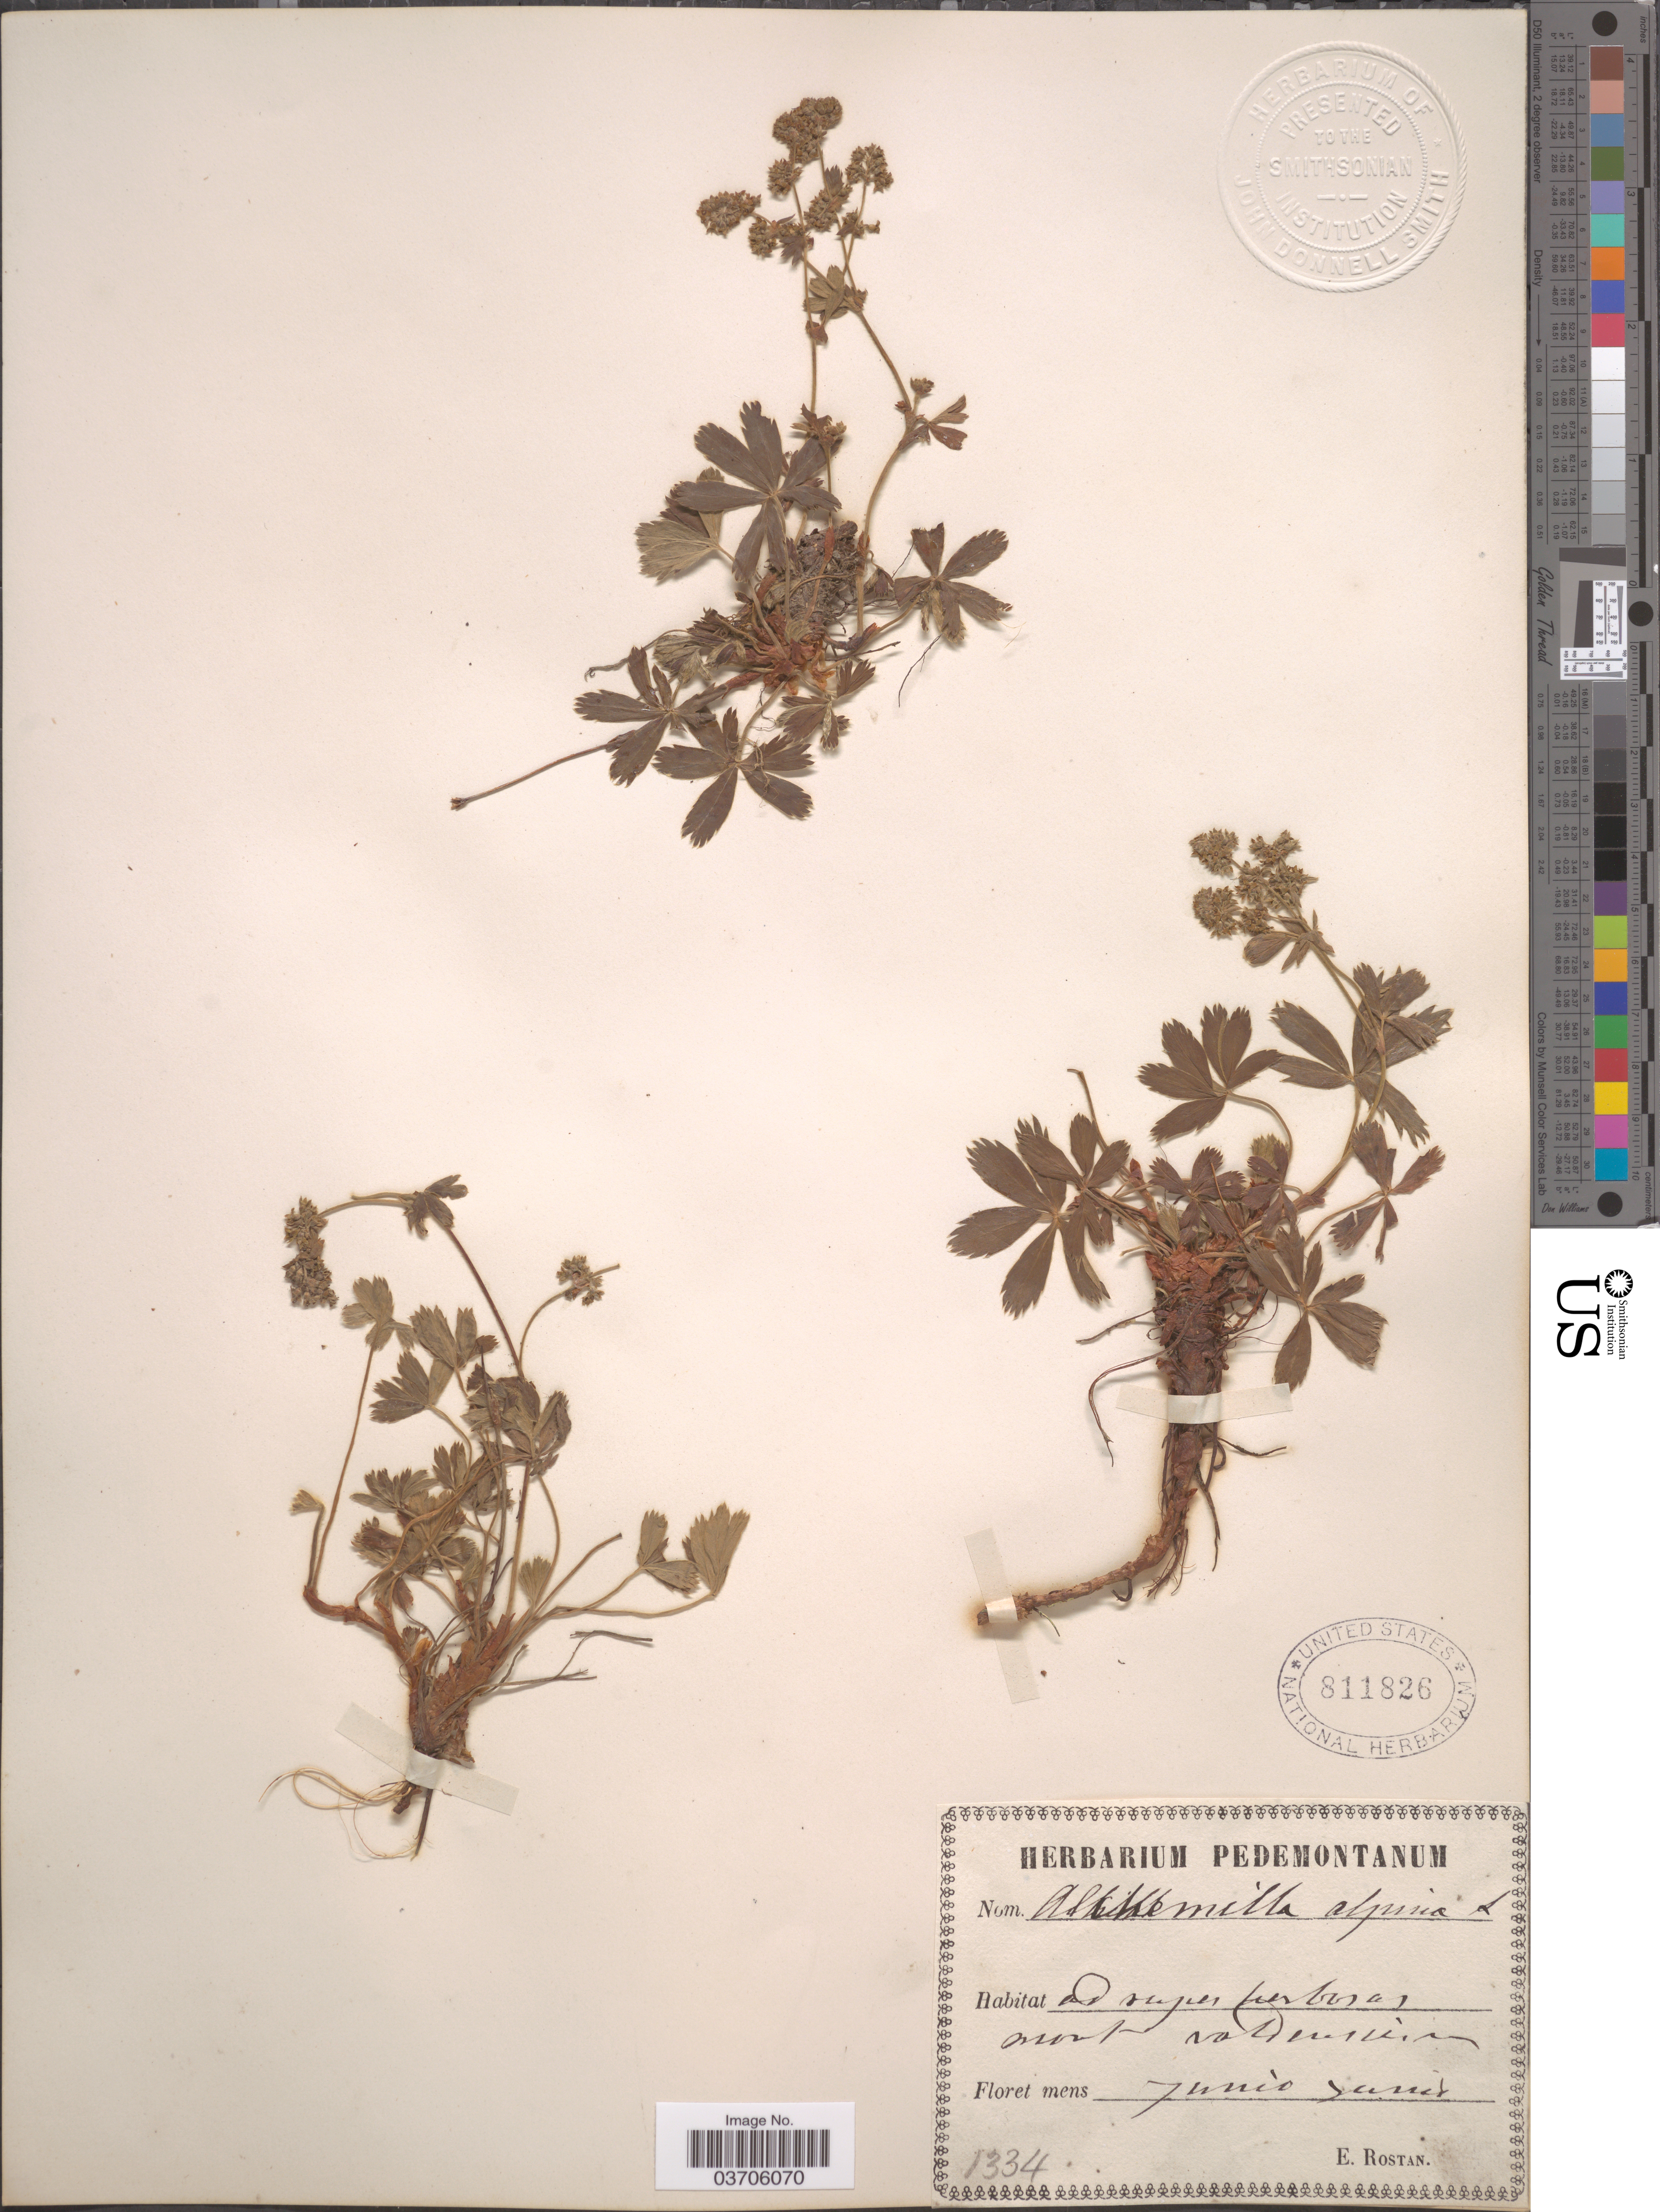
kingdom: Plantae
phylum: Tracheophyta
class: Magnoliopsida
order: Rosales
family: Rosaceae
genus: Alchemilla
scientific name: Alchemilla alpina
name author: L.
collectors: E. Rostan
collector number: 1334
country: Italy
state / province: Piedmont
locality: Ad rupes[interpreted] [illegible text] mont valentin[interpreted].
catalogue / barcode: US 811826